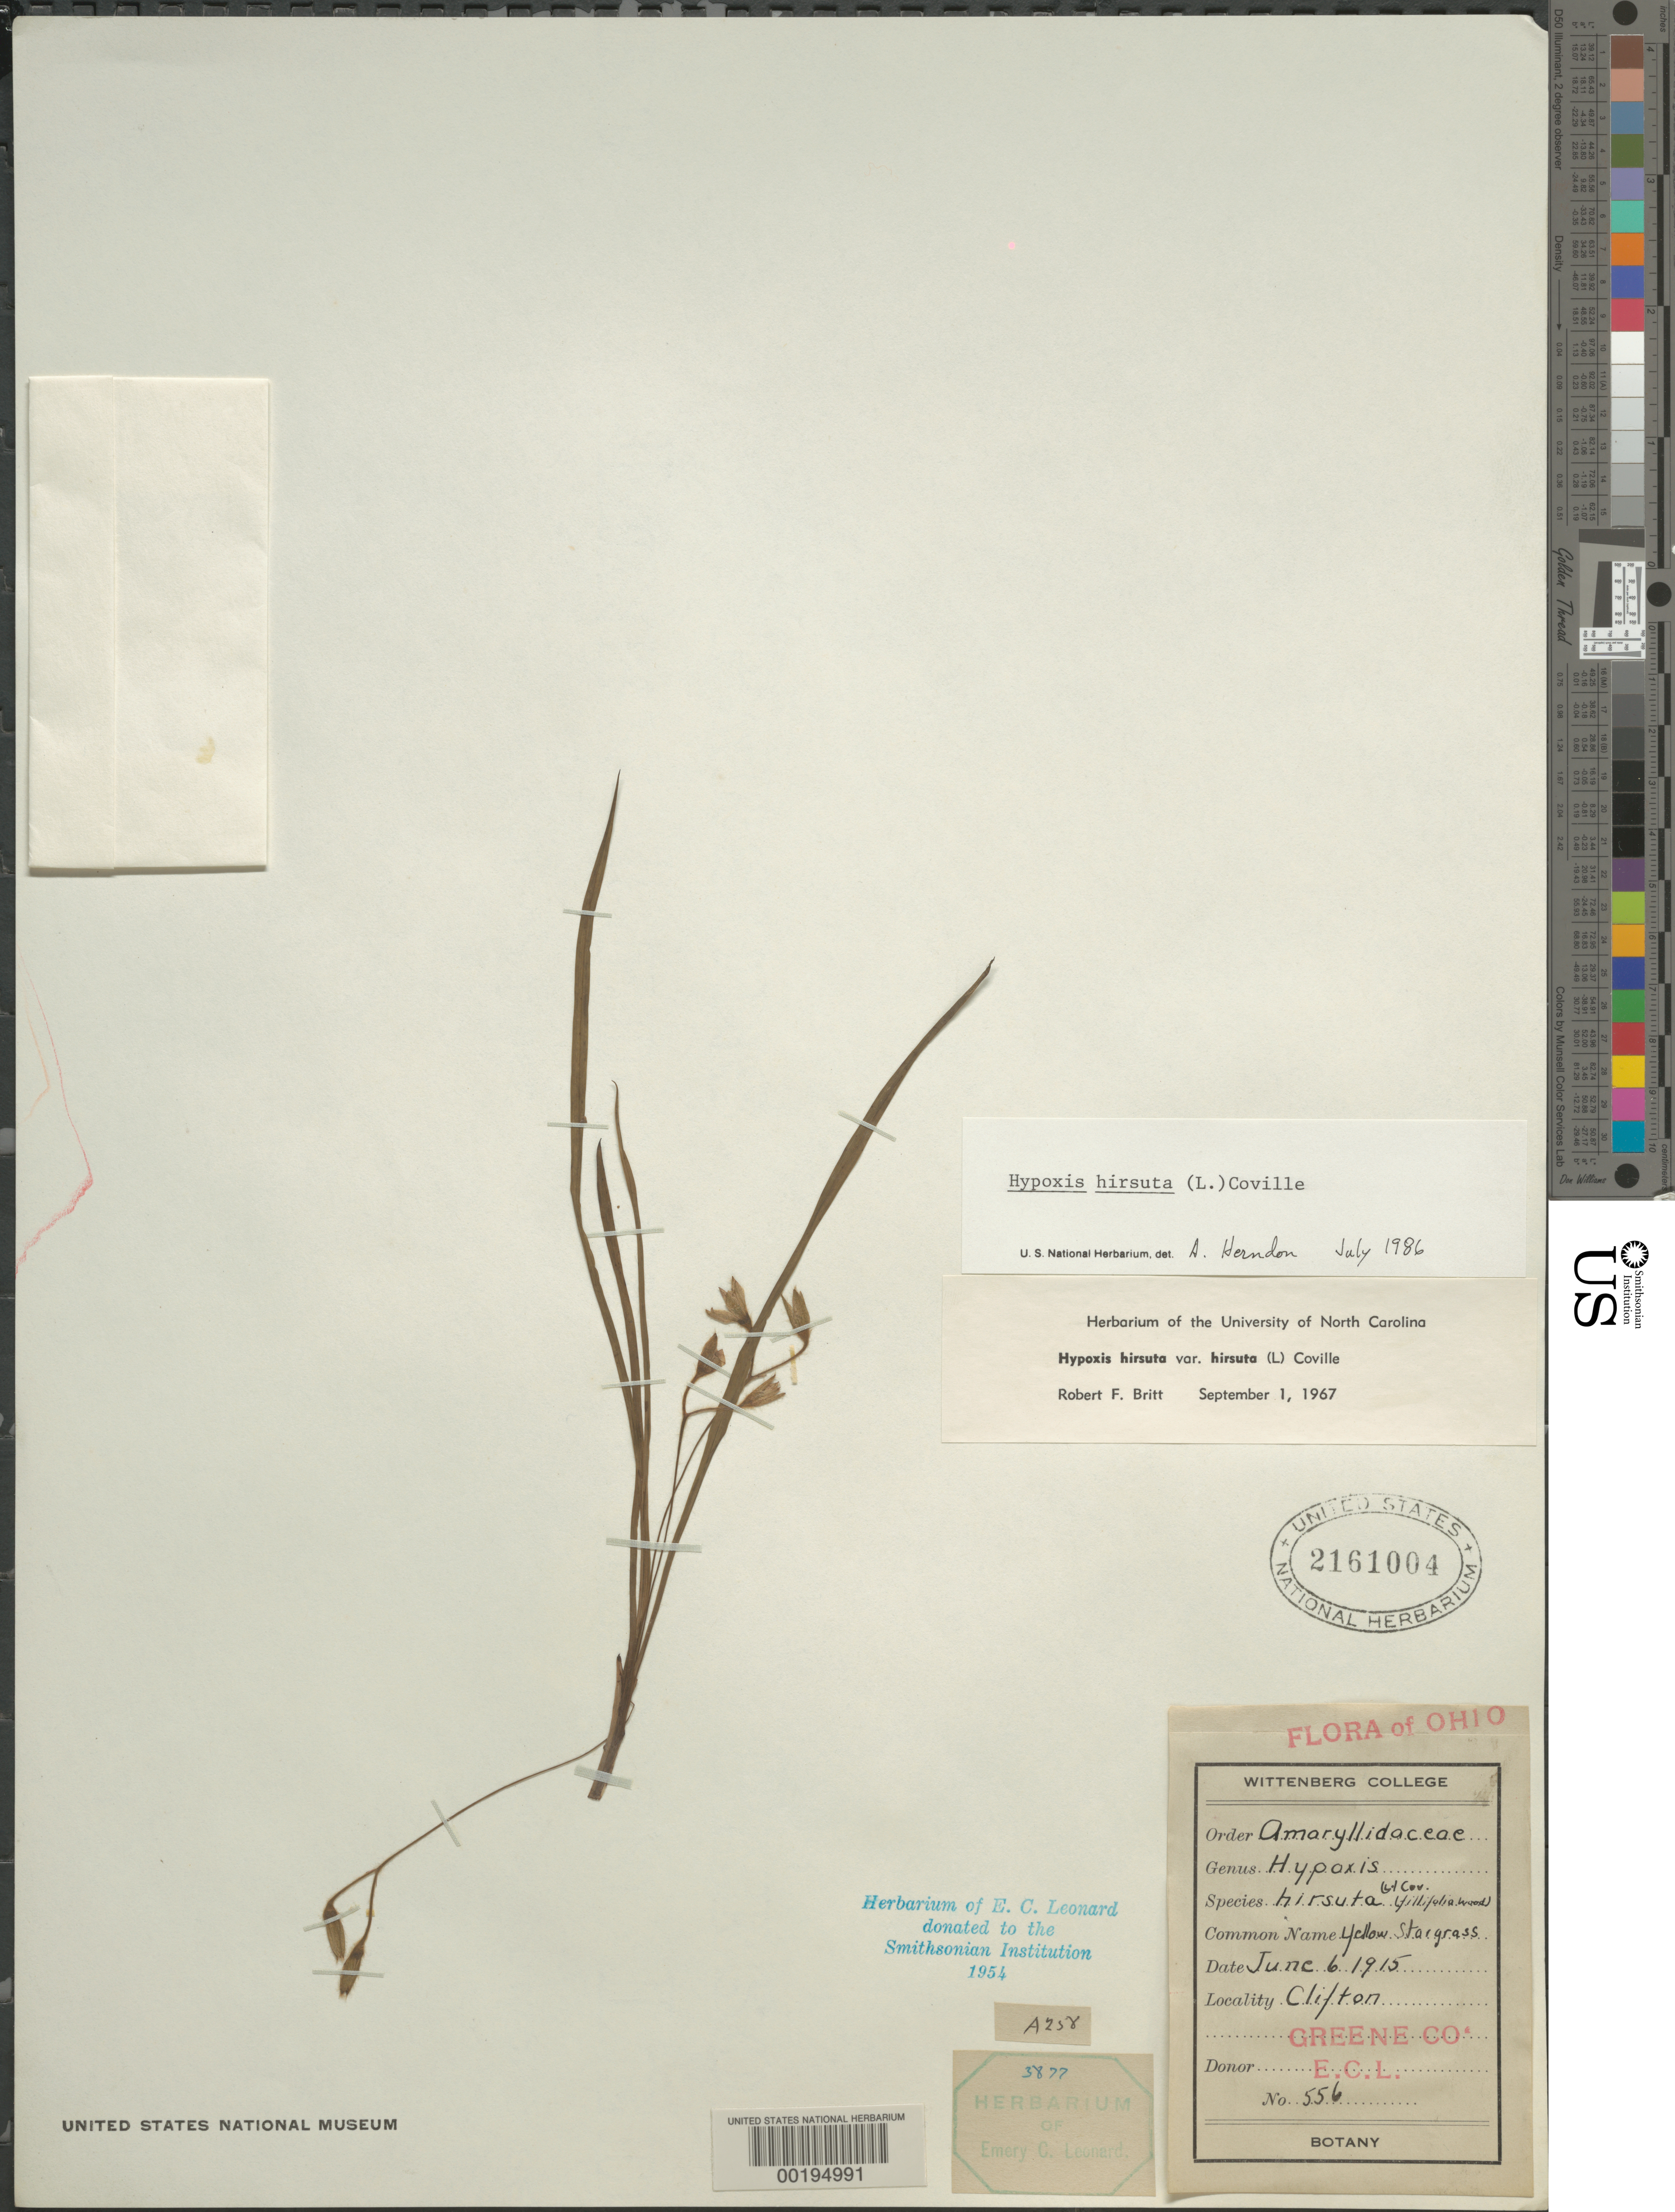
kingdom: Plantae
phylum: Tracheophyta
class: Liliopsida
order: Asparagales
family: Hypoxidaceae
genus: Hypoxis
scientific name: Hypoxis hirsuta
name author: (L.) Coville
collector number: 556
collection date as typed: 06 Jun 1915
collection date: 1915-06-06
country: United States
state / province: Ohio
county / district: Greene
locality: Clifton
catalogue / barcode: US 2161004